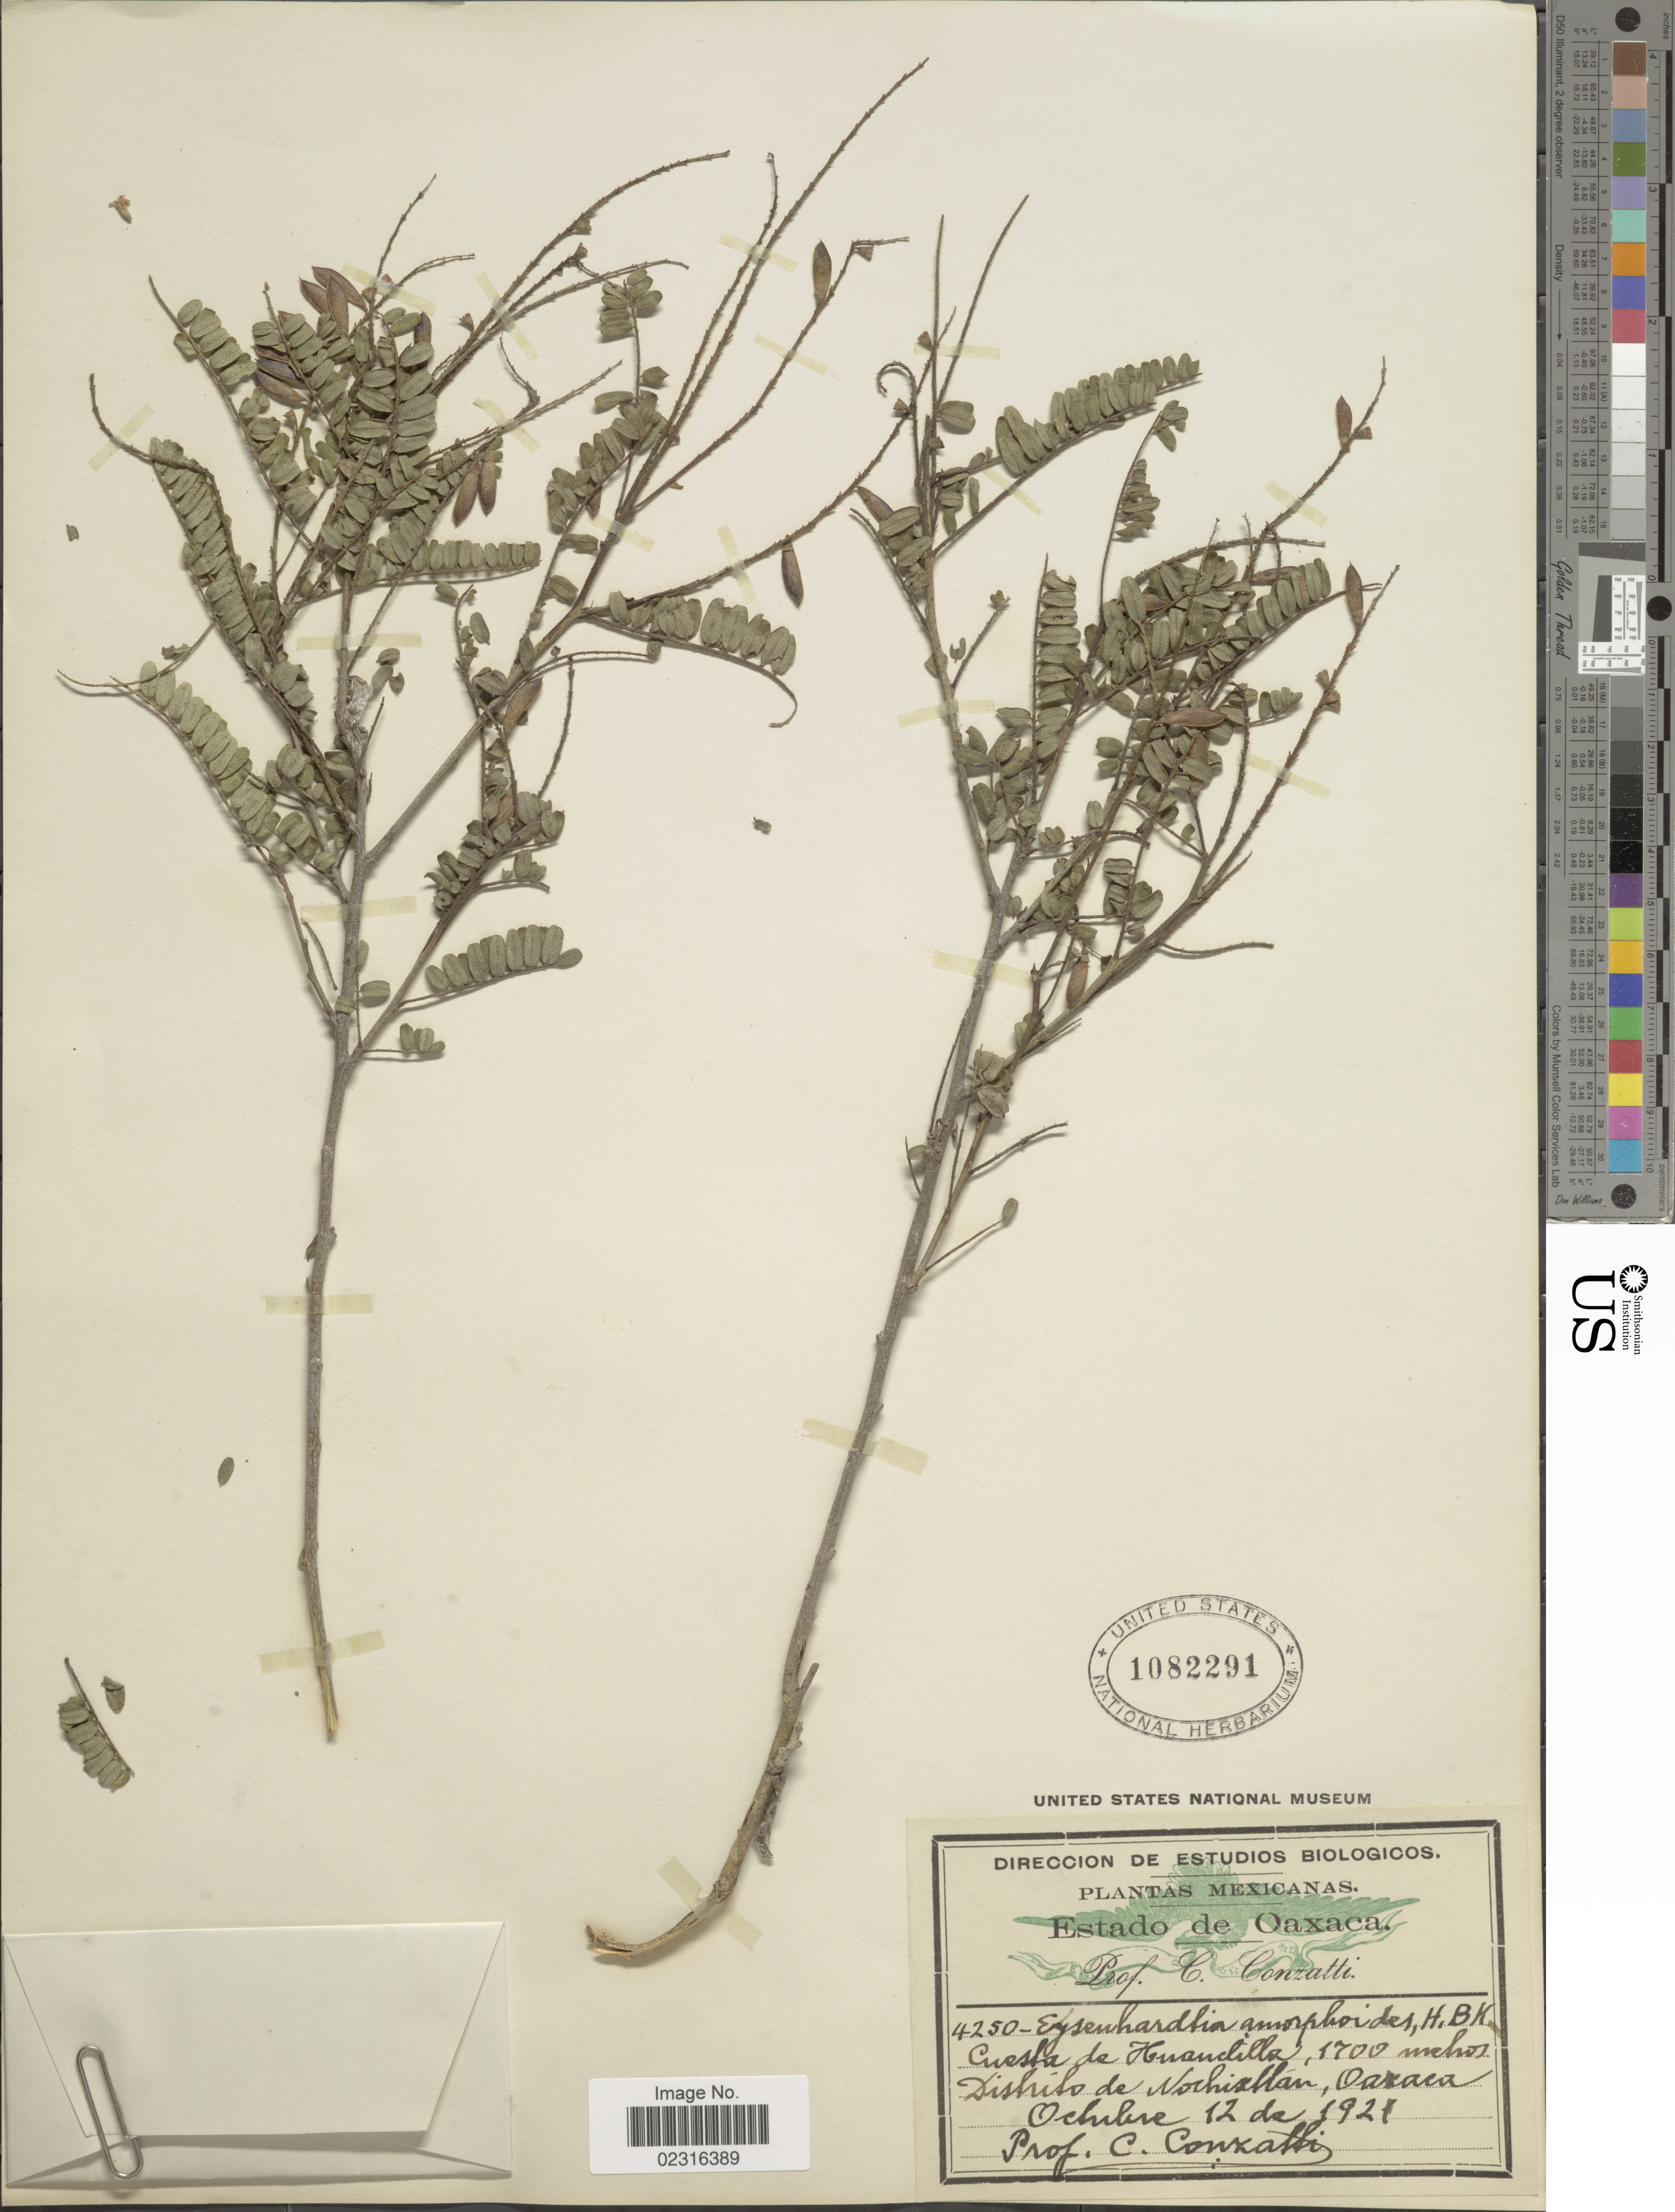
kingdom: Plantae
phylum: Tracheophyta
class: Magnoliopsida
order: Fabales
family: Fabaceae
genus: Eysenhardtia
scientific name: Eysenhardtia amorphoides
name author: Kunth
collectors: C. Conzatti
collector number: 4250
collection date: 1921-10-12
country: Mexico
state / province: Oaxaca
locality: Cuesta de Huauclilla, Distrito de Nochixtlan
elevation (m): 1700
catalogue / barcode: US 1082291